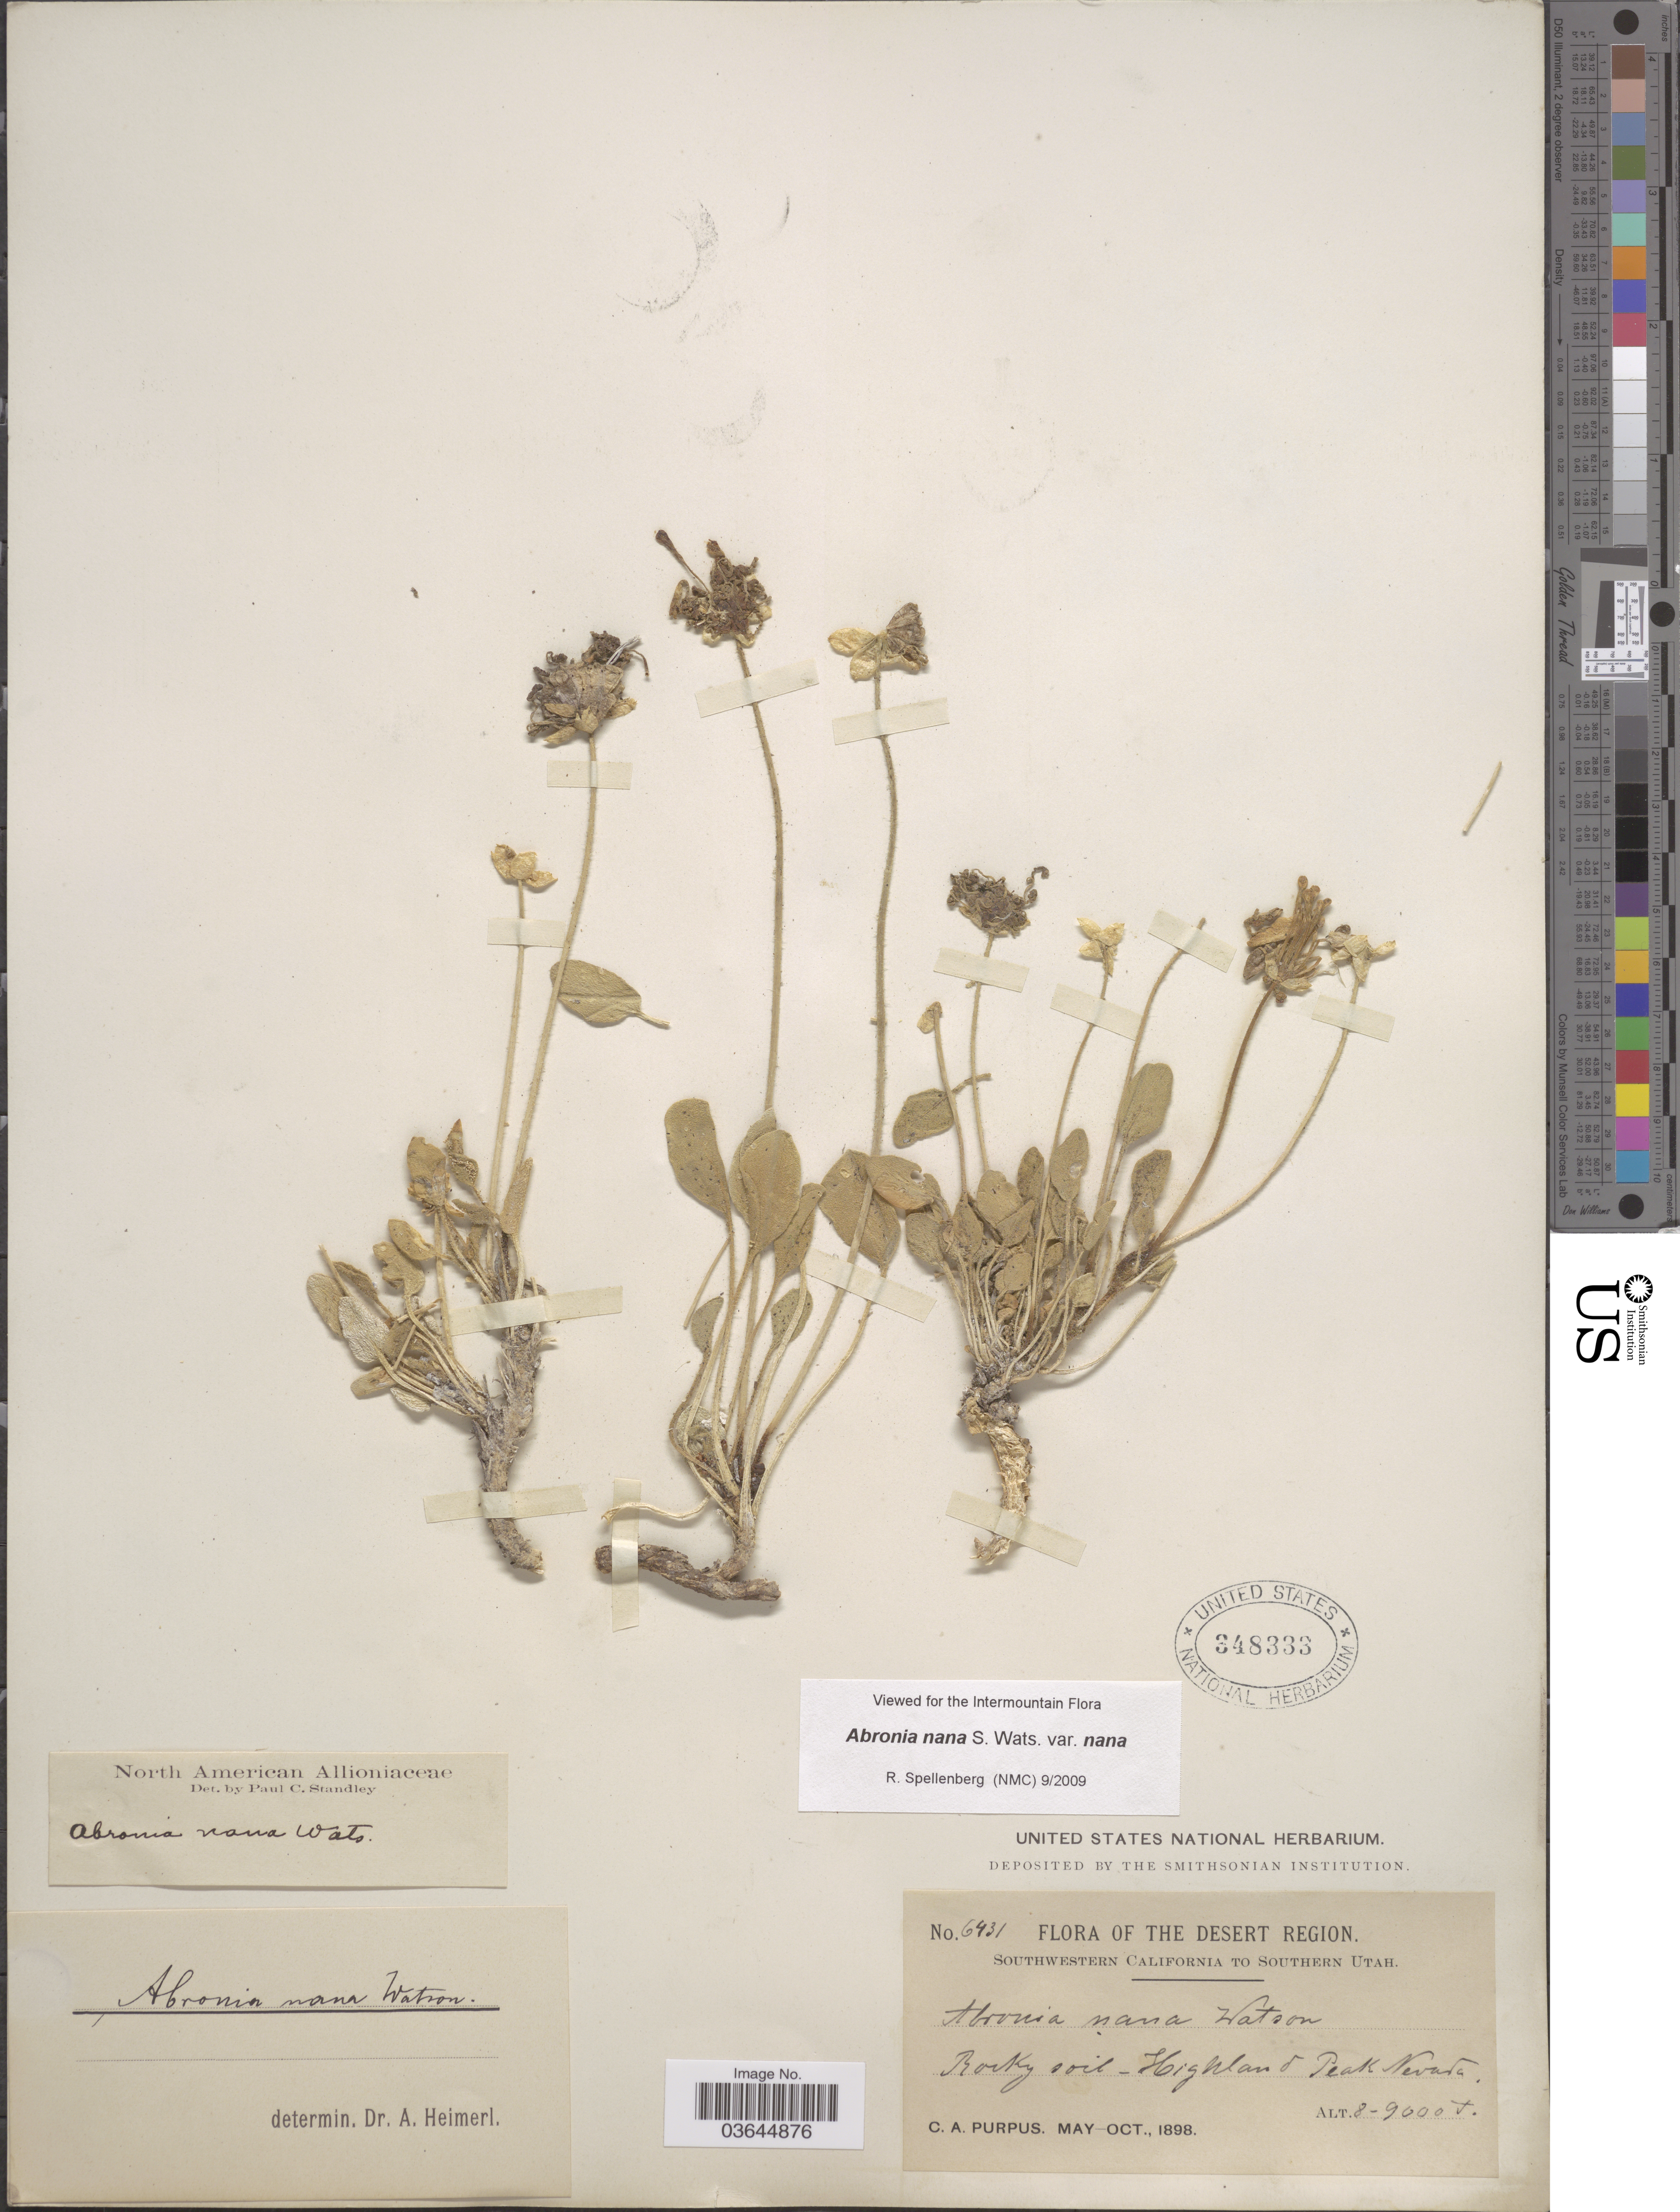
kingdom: Plantae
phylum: Tracheophyta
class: Magnoliopsida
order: Caryophyllales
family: Nyctaginaceae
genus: Abronia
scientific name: Abronia nana var. nana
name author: S. Watson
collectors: C. A. Purpus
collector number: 6431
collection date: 1898-05/1898-10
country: United States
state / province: Nevada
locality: Desert Region. Southern Utah. Highland Peak.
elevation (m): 2438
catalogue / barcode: US 348333